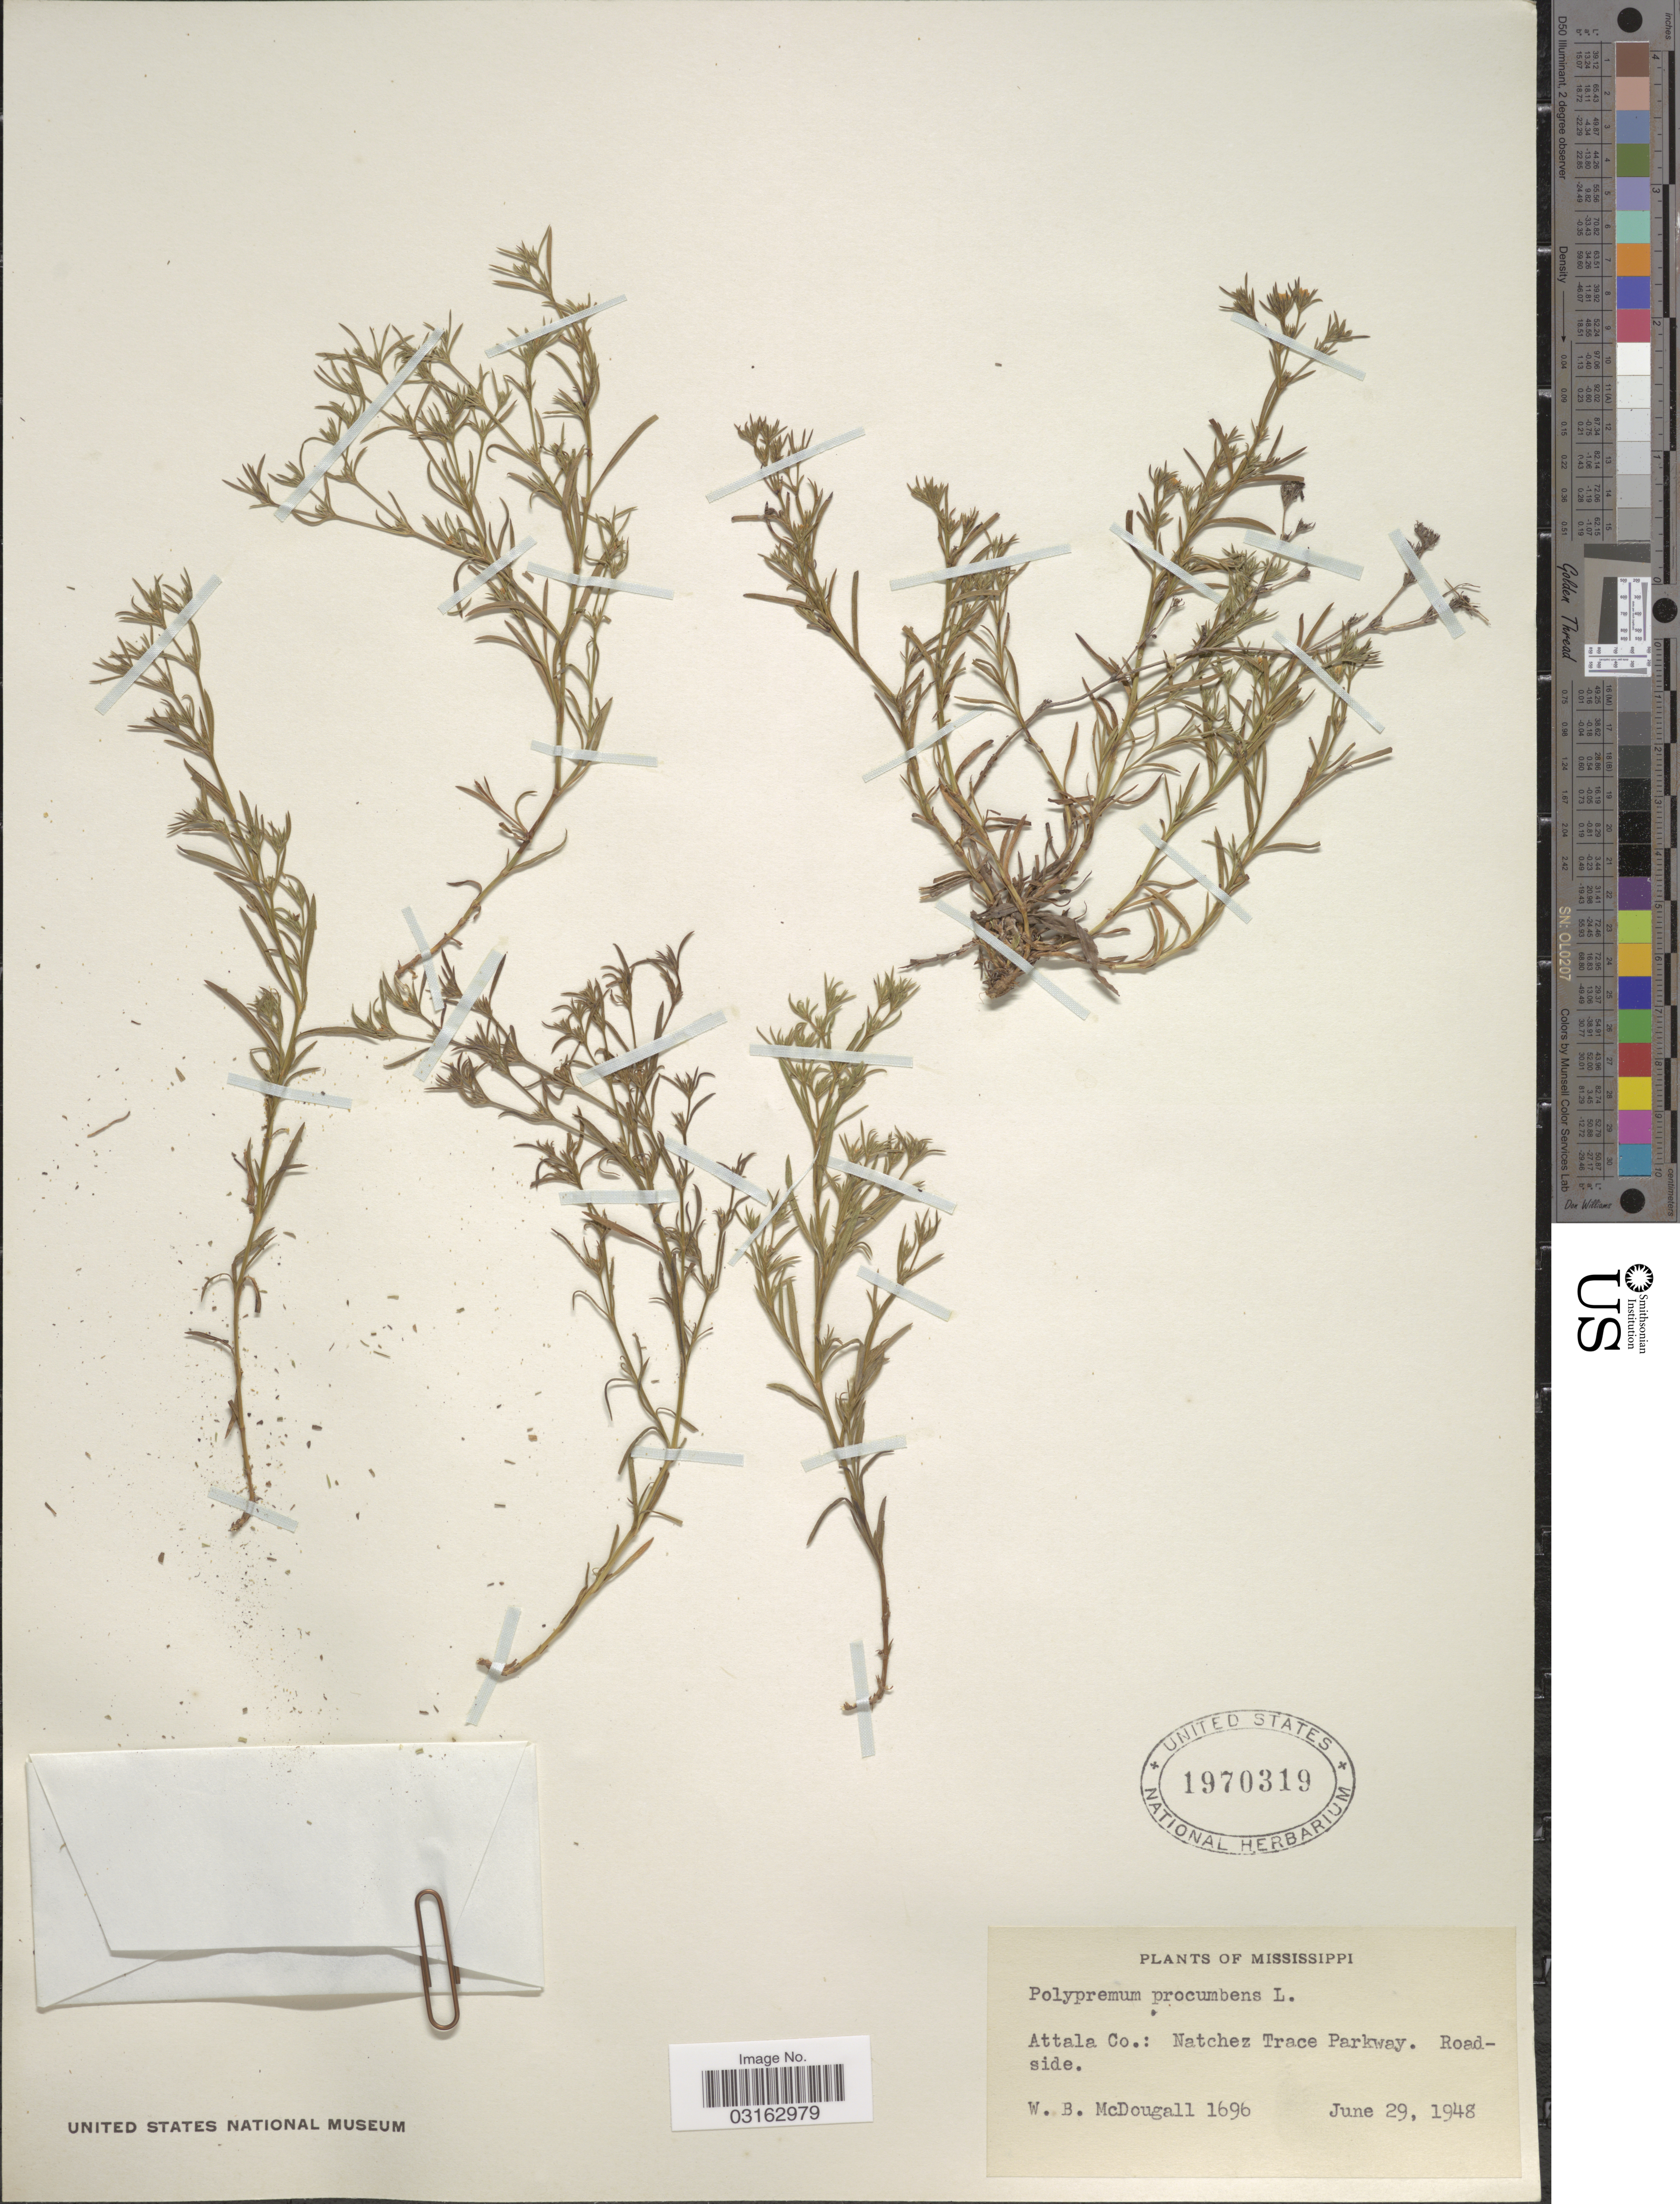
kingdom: Plantae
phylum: Tracheophyta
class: Magnoliopsida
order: Lamiales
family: Tetrachondraceae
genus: Polypremum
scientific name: Polypremum procumbens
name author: L.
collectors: W. B. McDougall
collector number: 1696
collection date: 1948-06-29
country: United States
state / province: Mississippi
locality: Attala Co.: Natchez Trace Parkway. Roadside.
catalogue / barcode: US 1970319